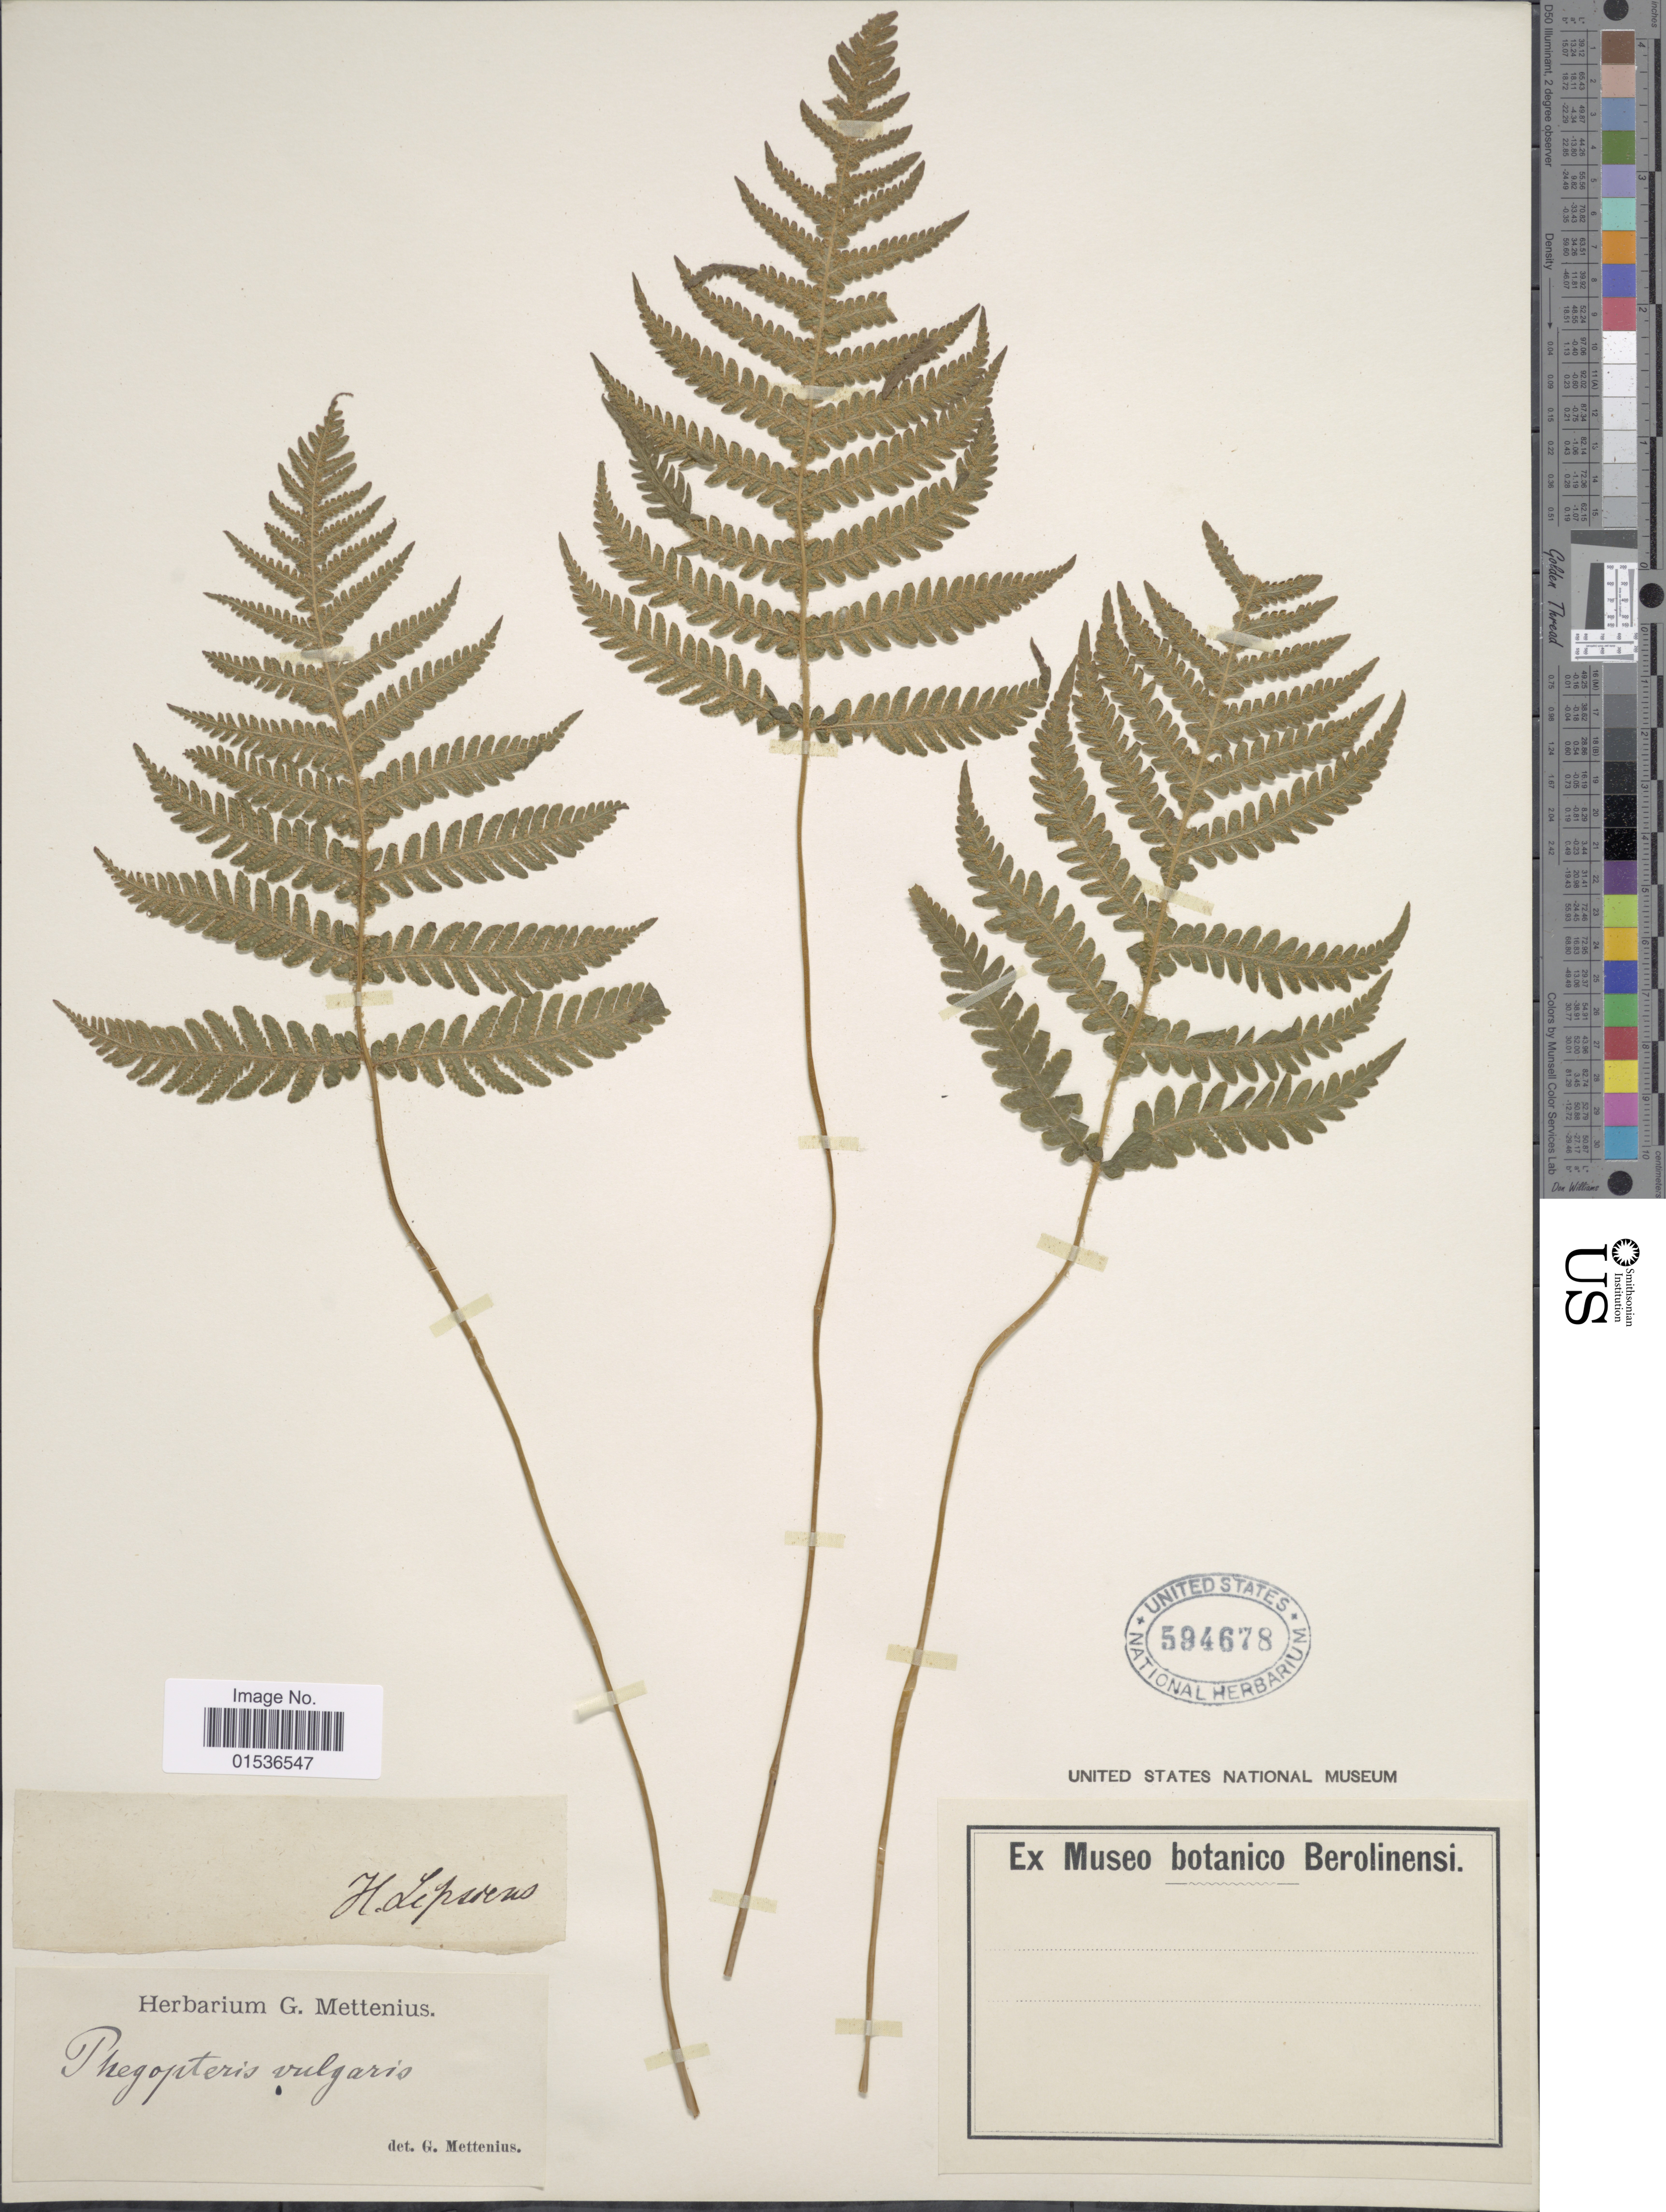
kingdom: Plantae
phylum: Tracheophyta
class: Polypodiopsida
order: Polypodiales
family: Thelypteridaceae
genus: Phegopteris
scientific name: Phegopteris connectilis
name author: (Michx.) Watt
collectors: ex herb. Mettenius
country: Germany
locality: H. Lipsorus. [interpreted] [unsure placement]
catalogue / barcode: US 594678